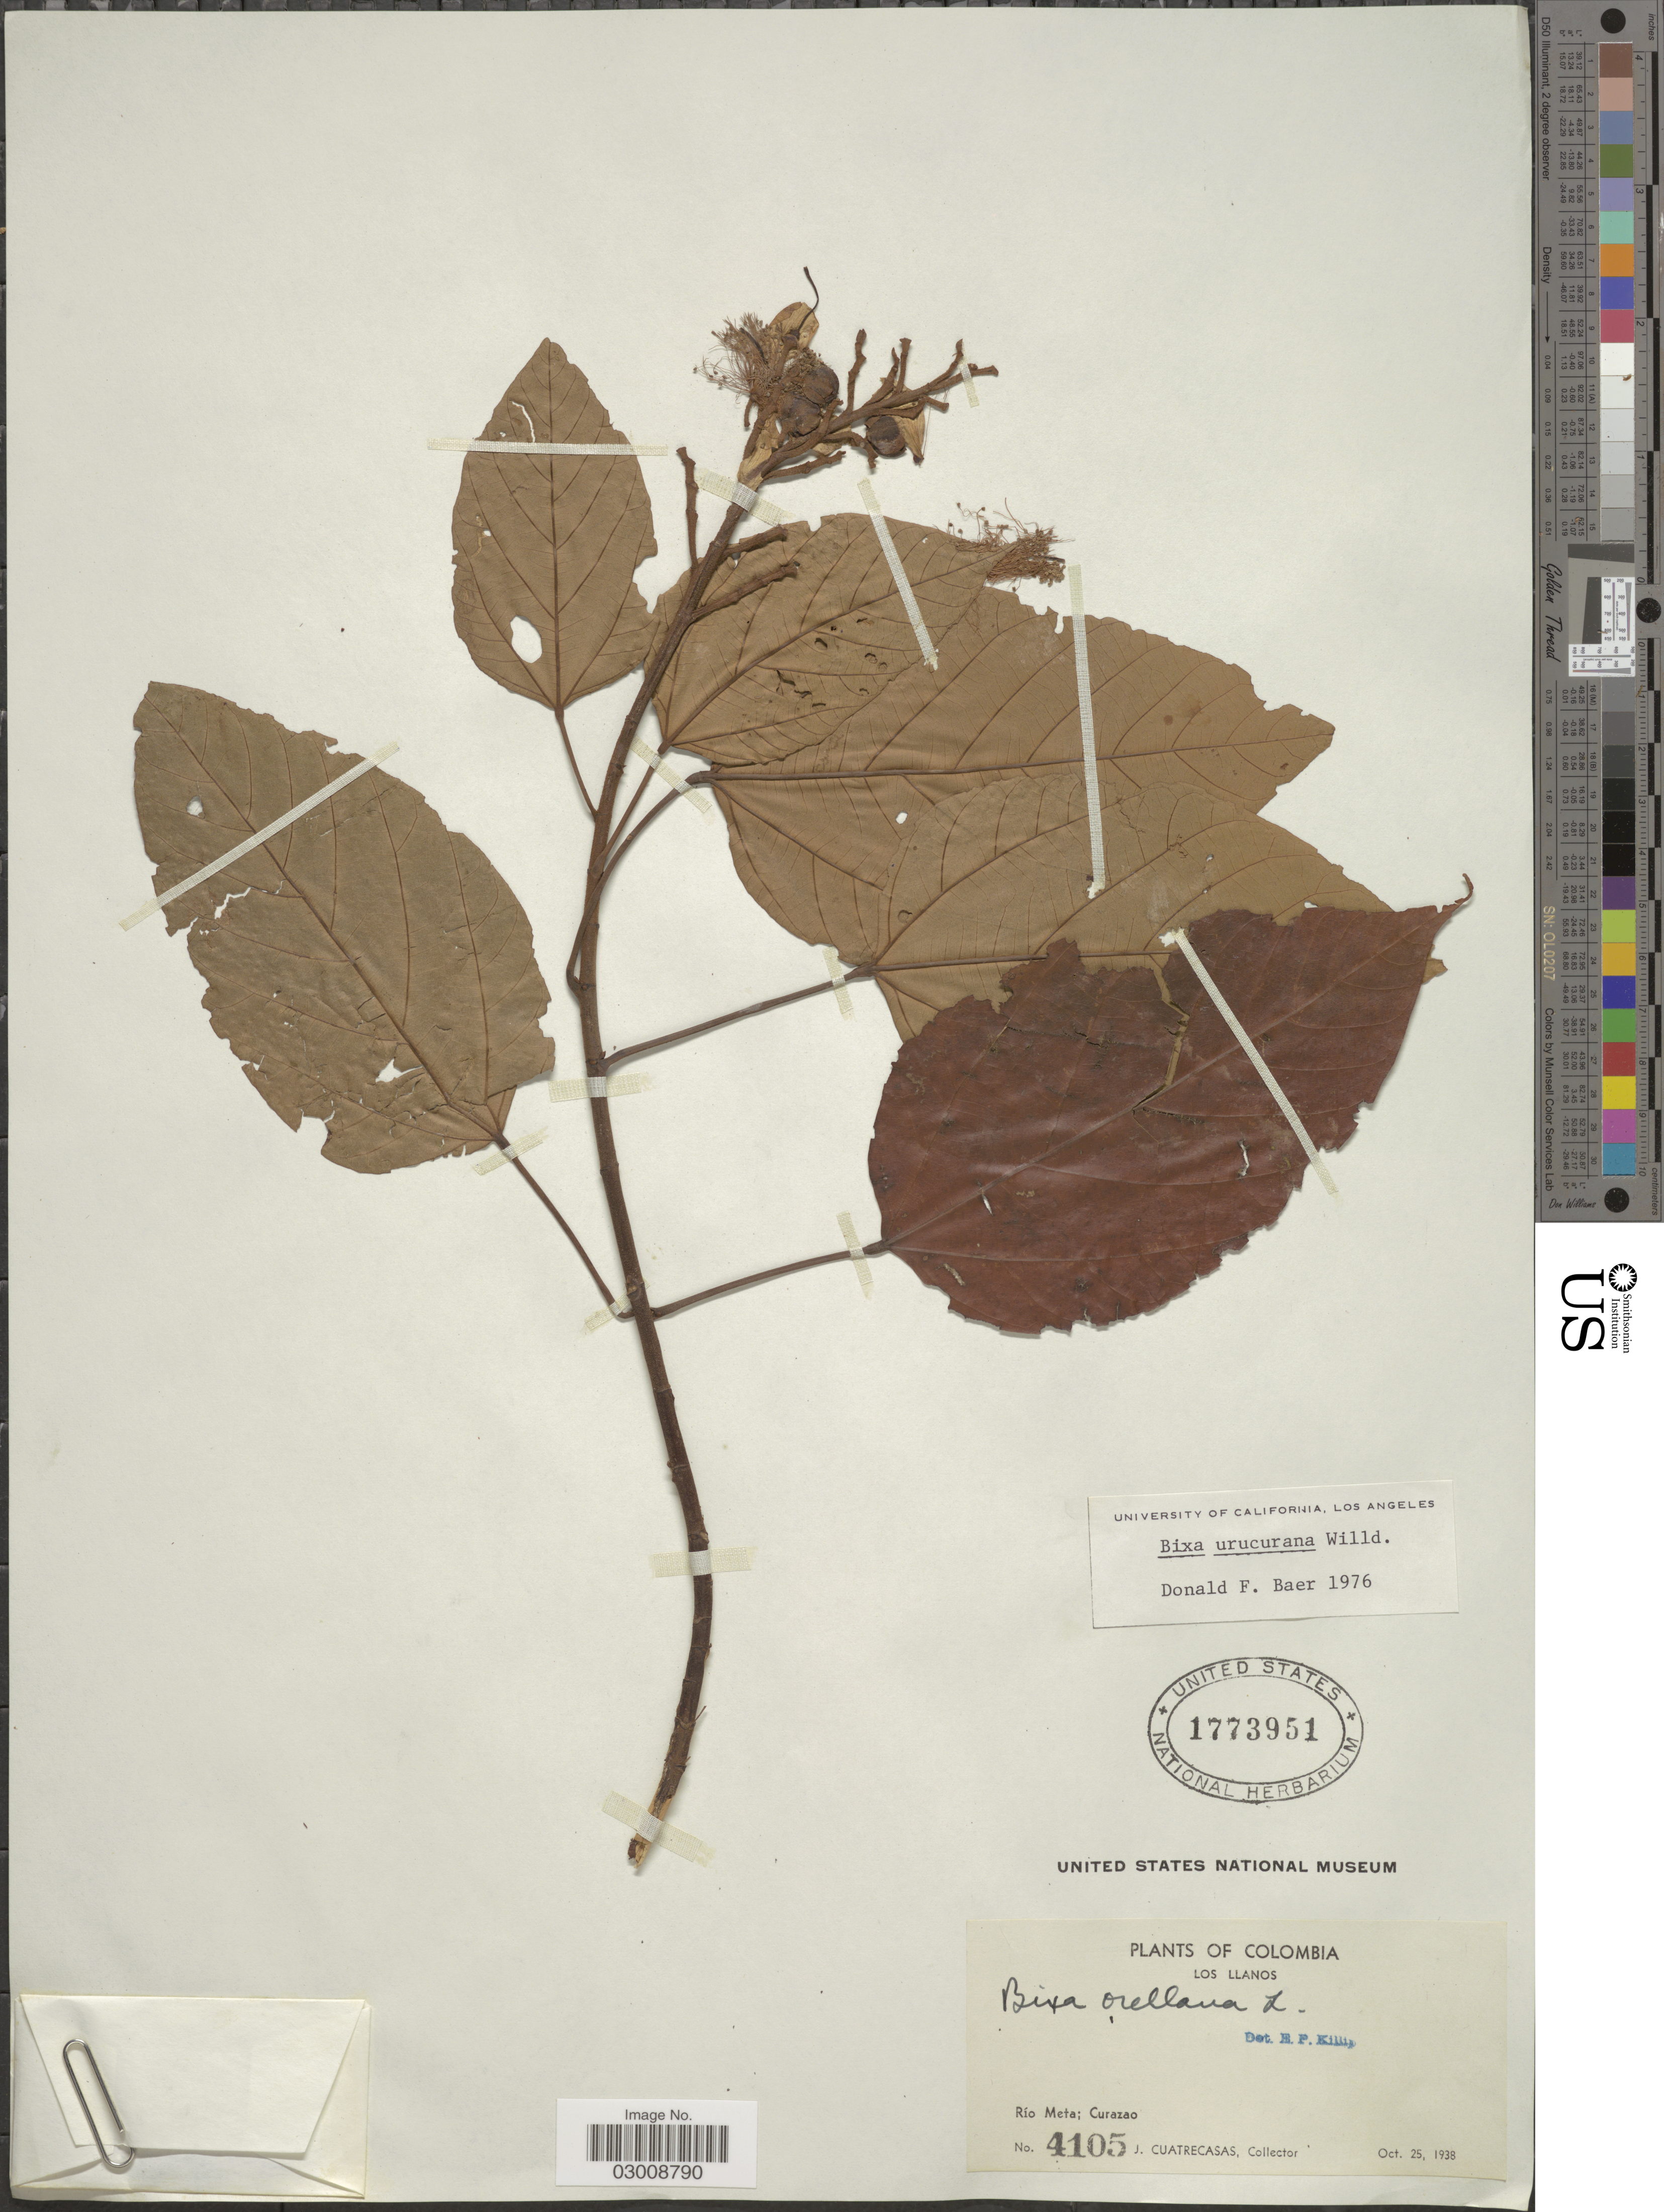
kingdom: Plantae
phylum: Tracheophyta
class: Magnoliopsida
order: Malvales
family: Bixaceae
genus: Bixa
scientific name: Bixa urucurana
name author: Willd.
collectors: J. Cuatrecasas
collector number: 4105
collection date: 1938-10-25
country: Colombia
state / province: Meta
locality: Los Llanos. Río Meta; Curazao.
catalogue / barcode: US 1773951